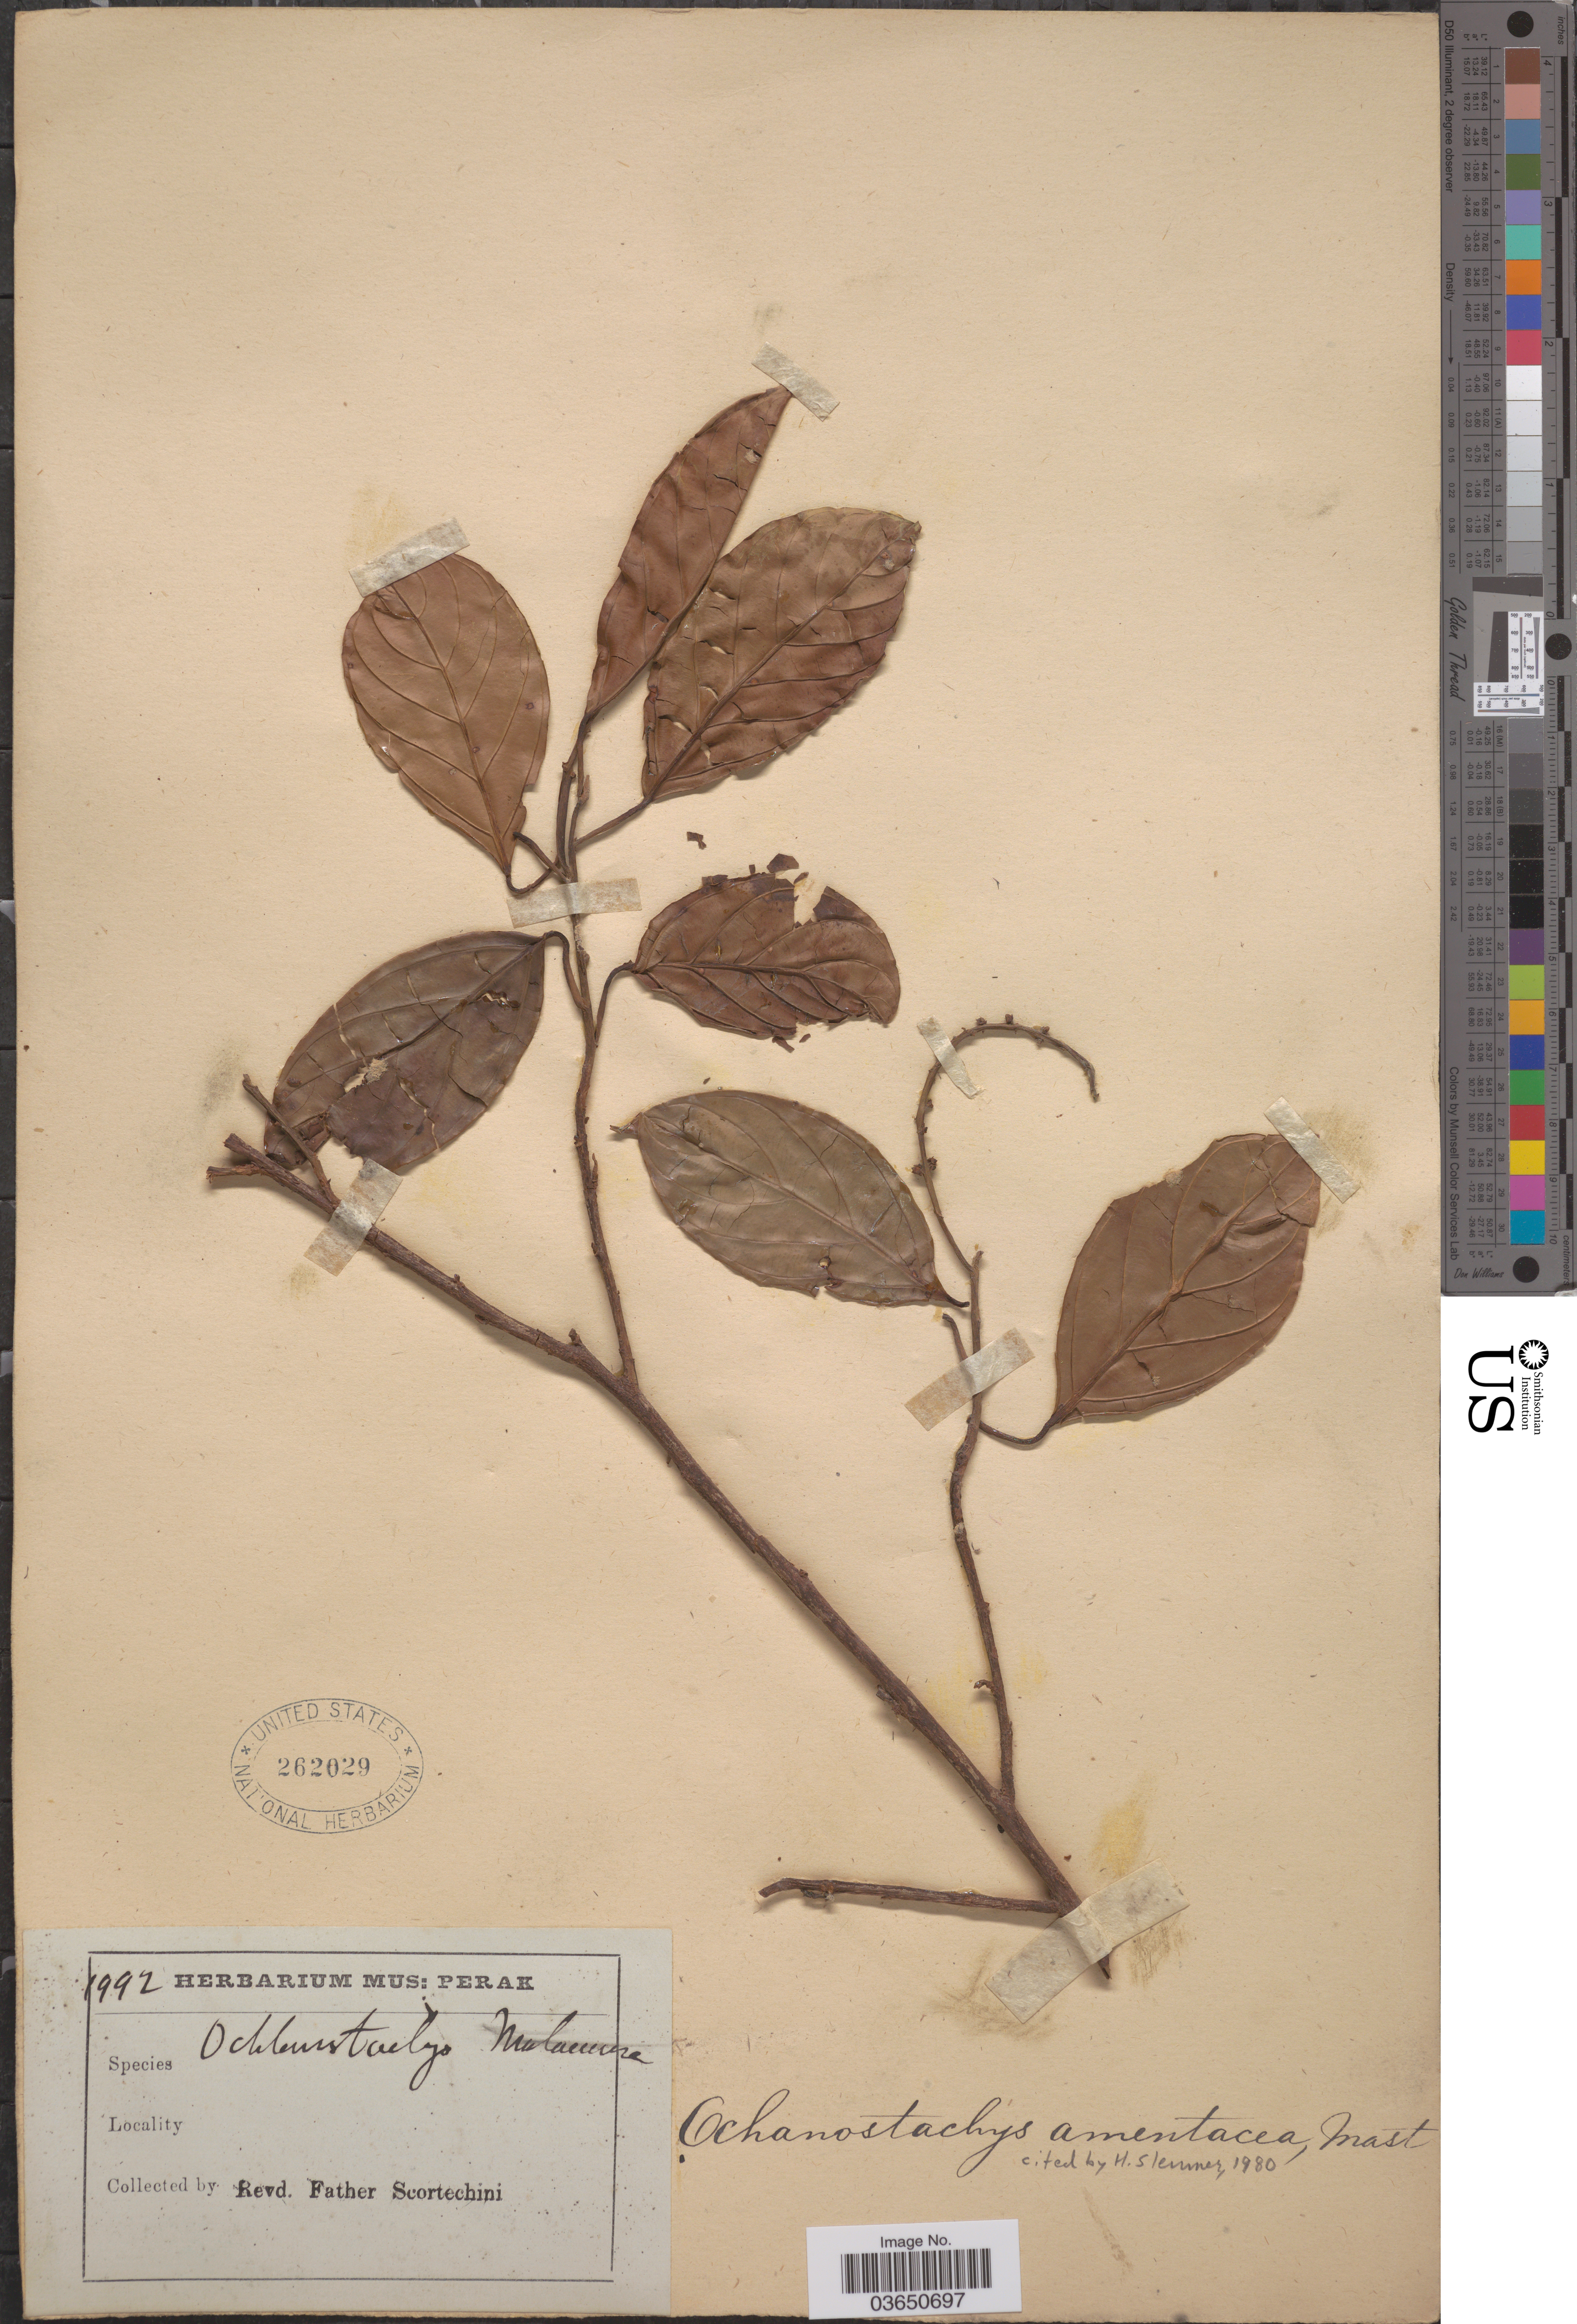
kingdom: Plantae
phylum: Tracheophyta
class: Magnoliopsida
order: Santalales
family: Coulaceae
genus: Ochanostachys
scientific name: Ochanostachys amentacea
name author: Mast.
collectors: Fr. Scortechini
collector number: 1992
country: Malaysia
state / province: Perak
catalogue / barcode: US 262029